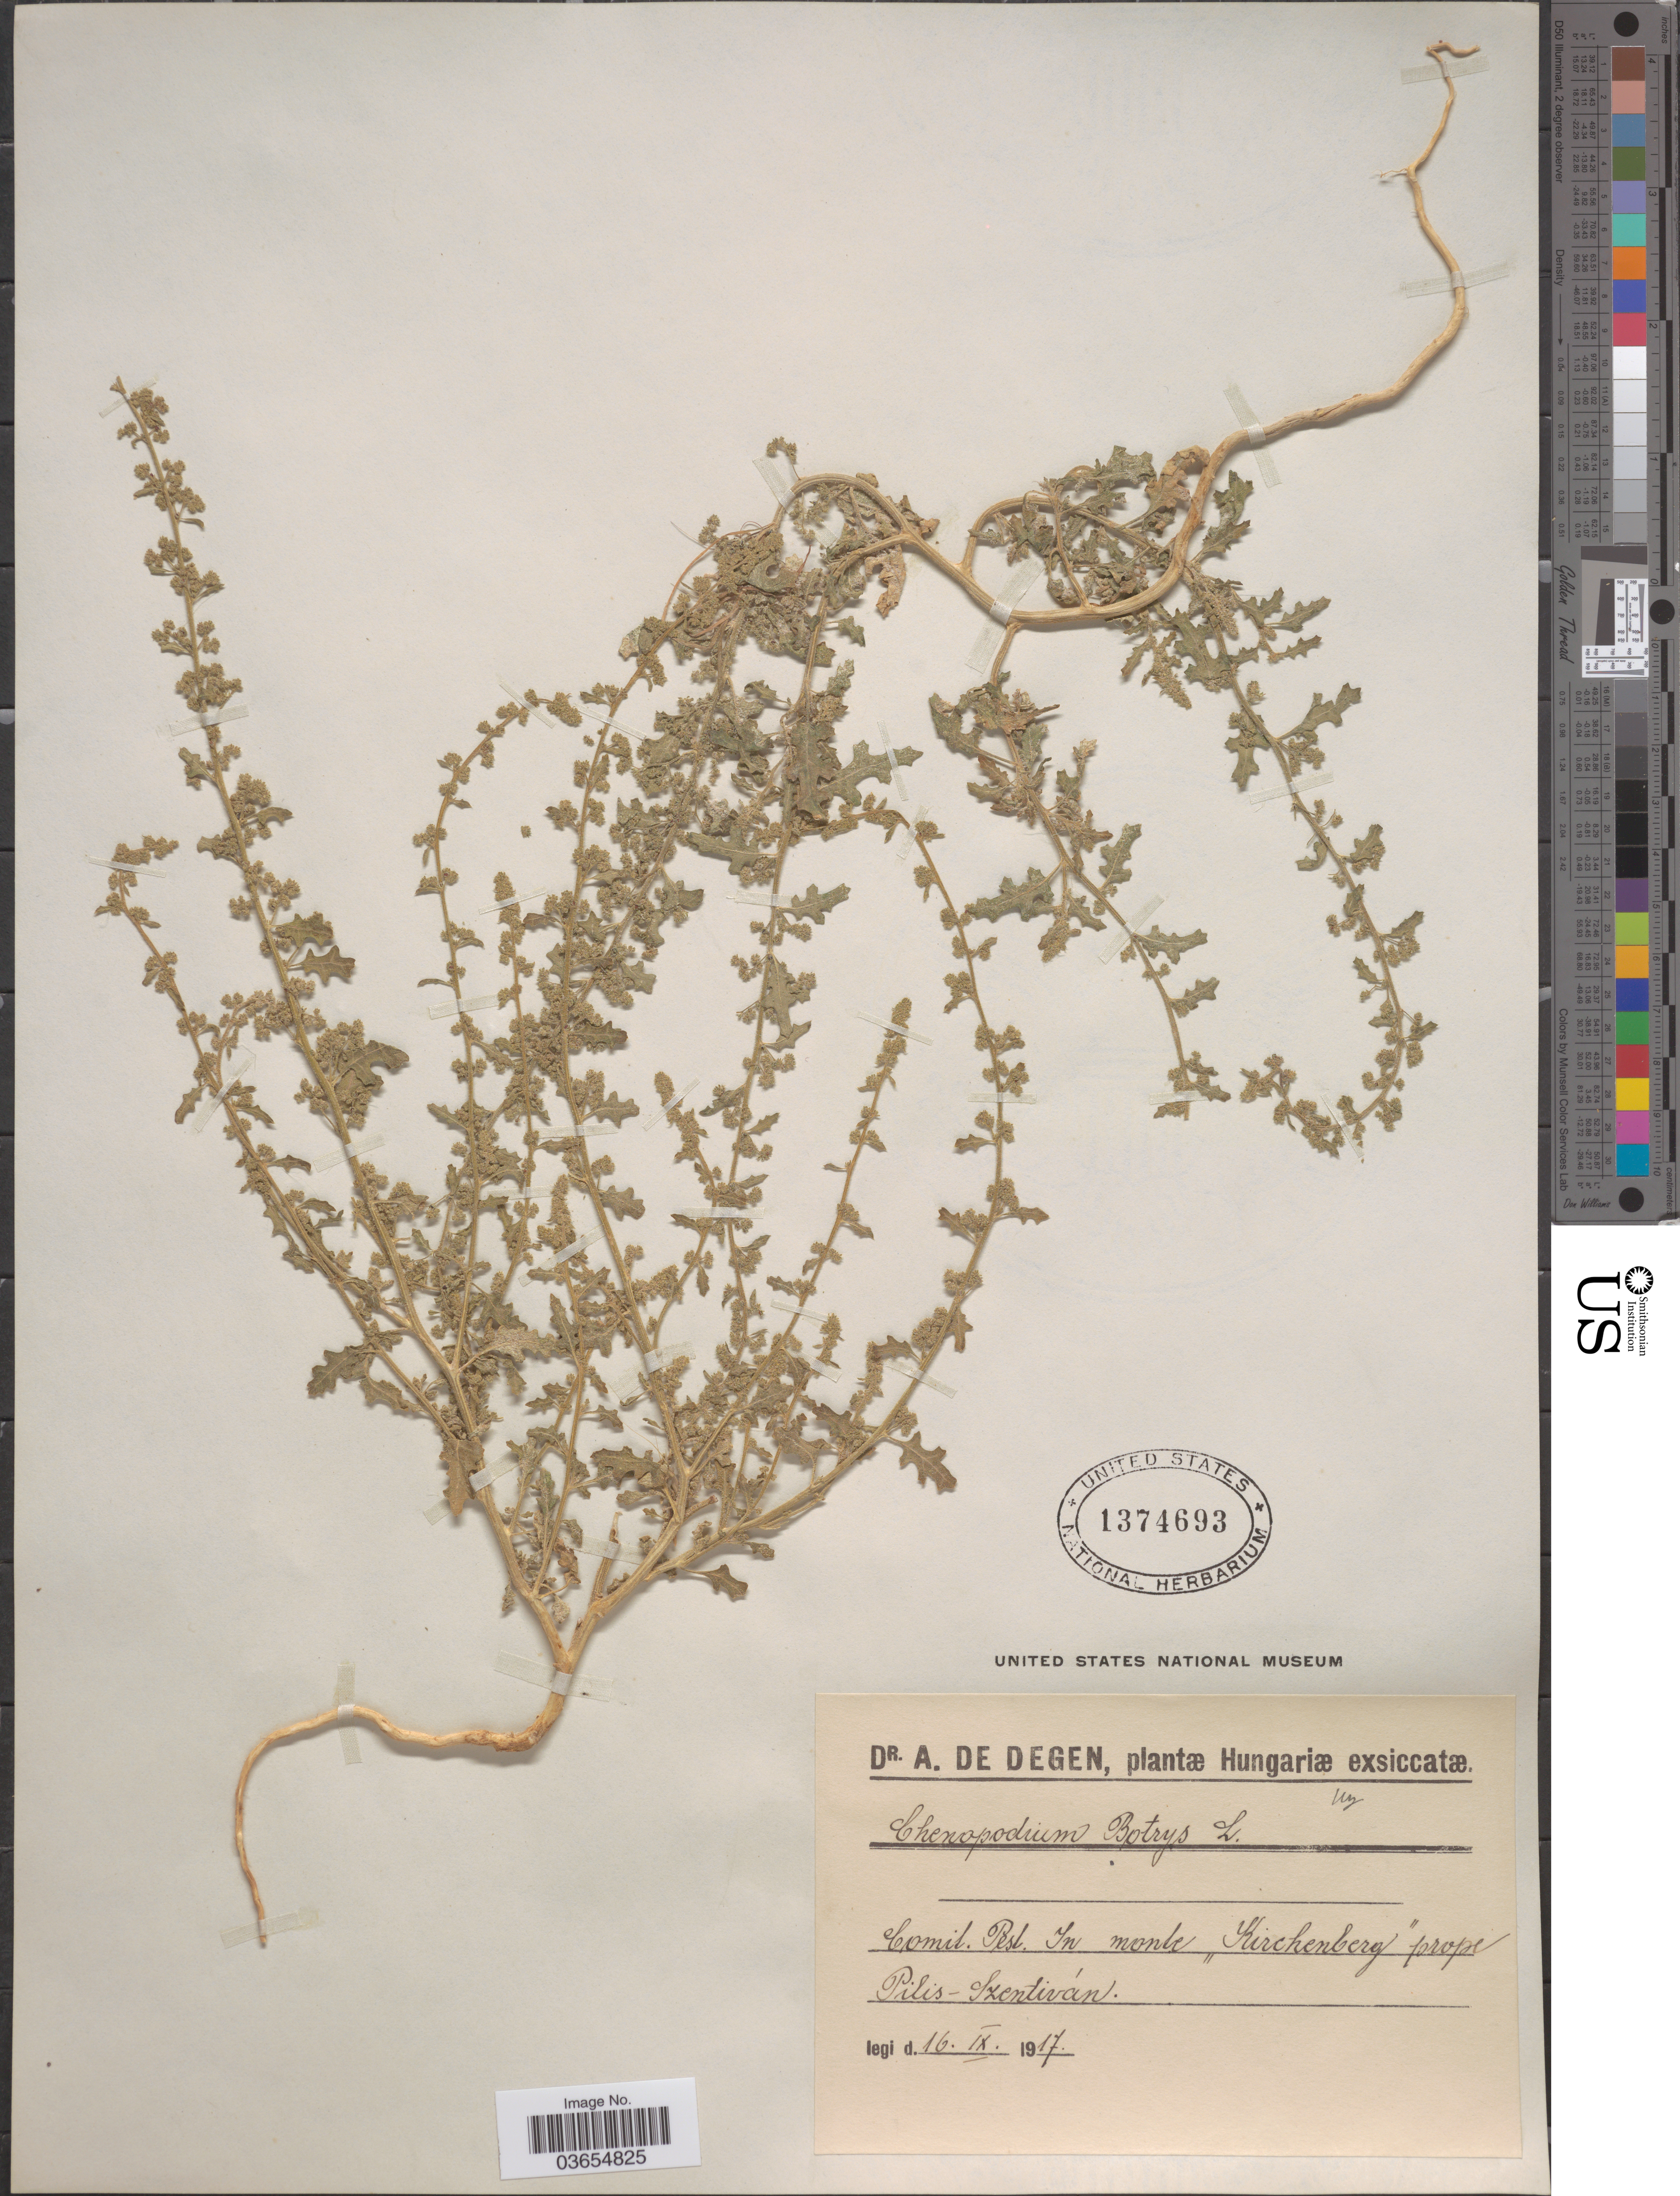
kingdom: Plantae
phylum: Tracheophyta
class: Magnoliopsida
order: Caryophyllales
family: Amaranthaceae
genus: Chenopodium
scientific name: Chenopodium botrys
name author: L.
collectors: A. Degen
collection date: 1917-09-16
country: Hungary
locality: Hungariæ. Comit. Pest. In monte "Kirchenberg" prope Pilis-Szentívan.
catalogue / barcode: US 1374693